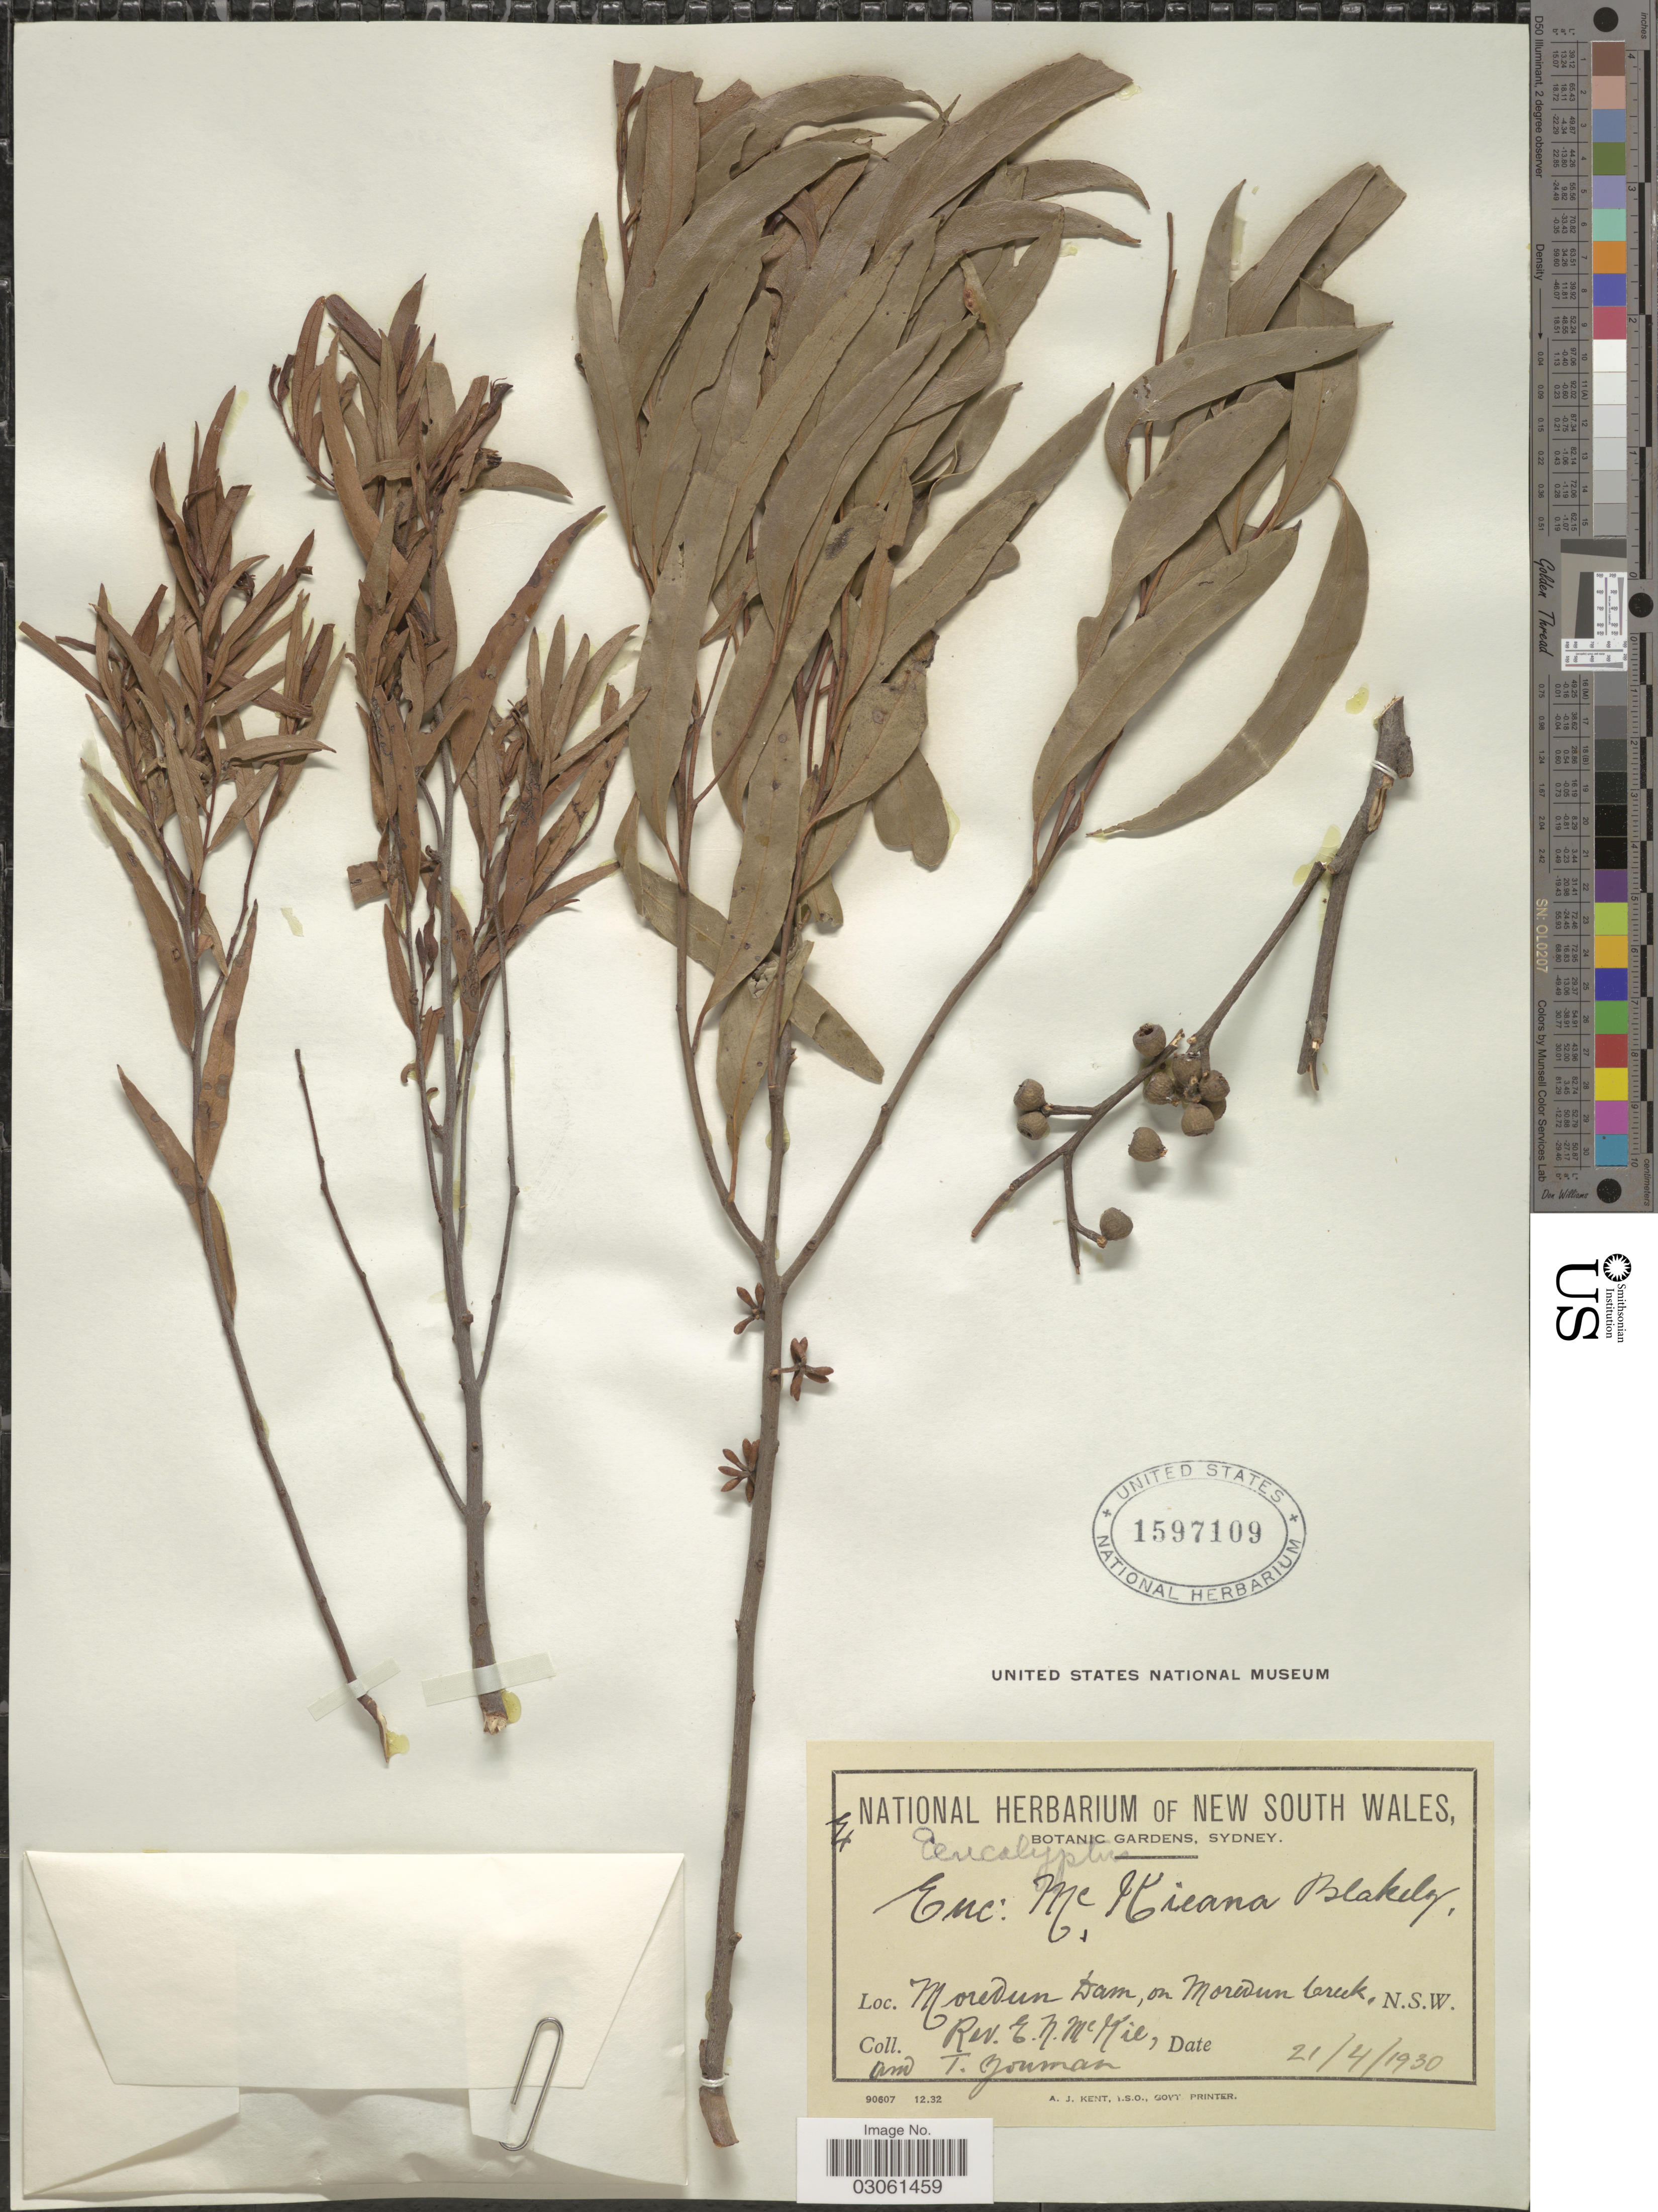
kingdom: Plantae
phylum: Tracheophyta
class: Magnoliopsida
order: Myrtales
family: Myrtaceae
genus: Eucalyptus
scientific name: Eucalyptus mckieana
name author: Blakely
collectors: E. McKie & T. Youman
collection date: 1930-04-21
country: Australia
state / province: New South Wales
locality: Moredun Dam, on Moredun Creek, N. S. W.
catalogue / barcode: US 1597109